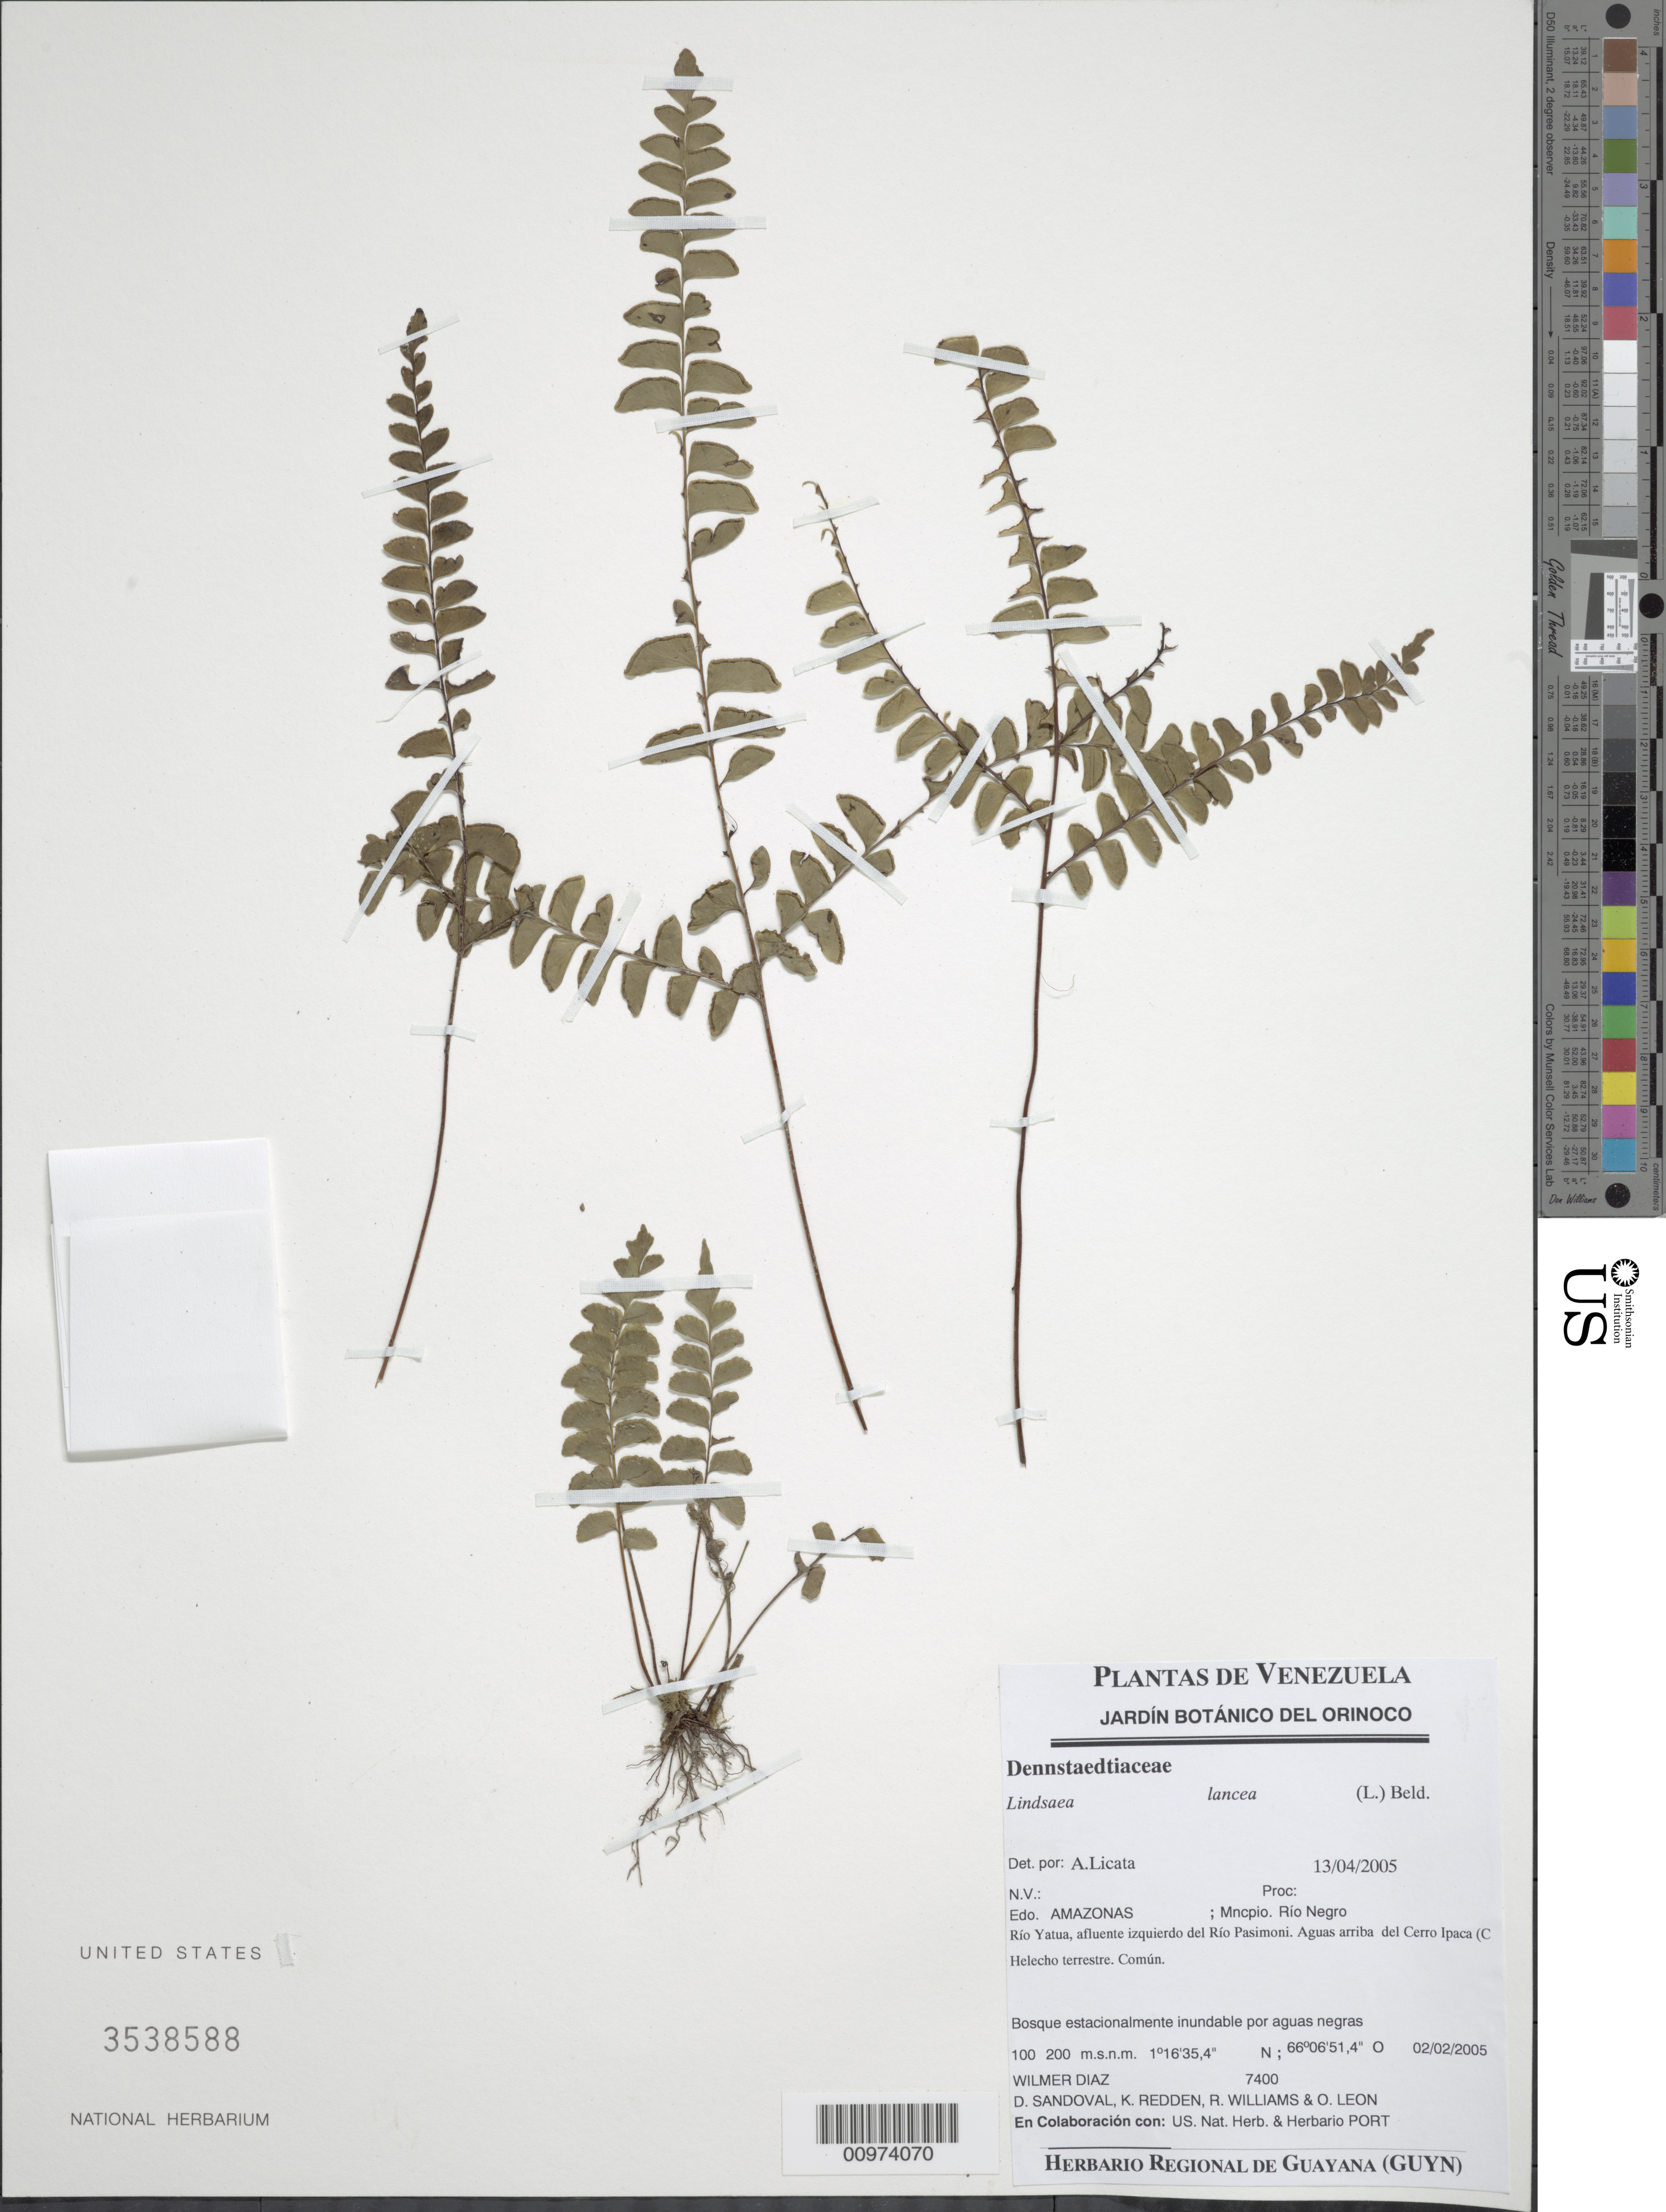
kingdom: Plantae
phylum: Tracheophyta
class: Polypodiopsida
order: Polypodiales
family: Lindsaeaceae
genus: Lindsaea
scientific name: Lindsaea lancea var. lancea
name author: (L.) Bedd.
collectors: W. Díaz P., D. Sandoval, K. M. Redden, R. Williams & O. León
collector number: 7400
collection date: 2005-02-02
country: Venezuela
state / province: Amazonas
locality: Mncpio. Rio Negro. Rio Yatua, afluente izquierda del Rio Pasimoni. Aguas arriba del Ipaca (C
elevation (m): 100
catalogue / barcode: US 3538588